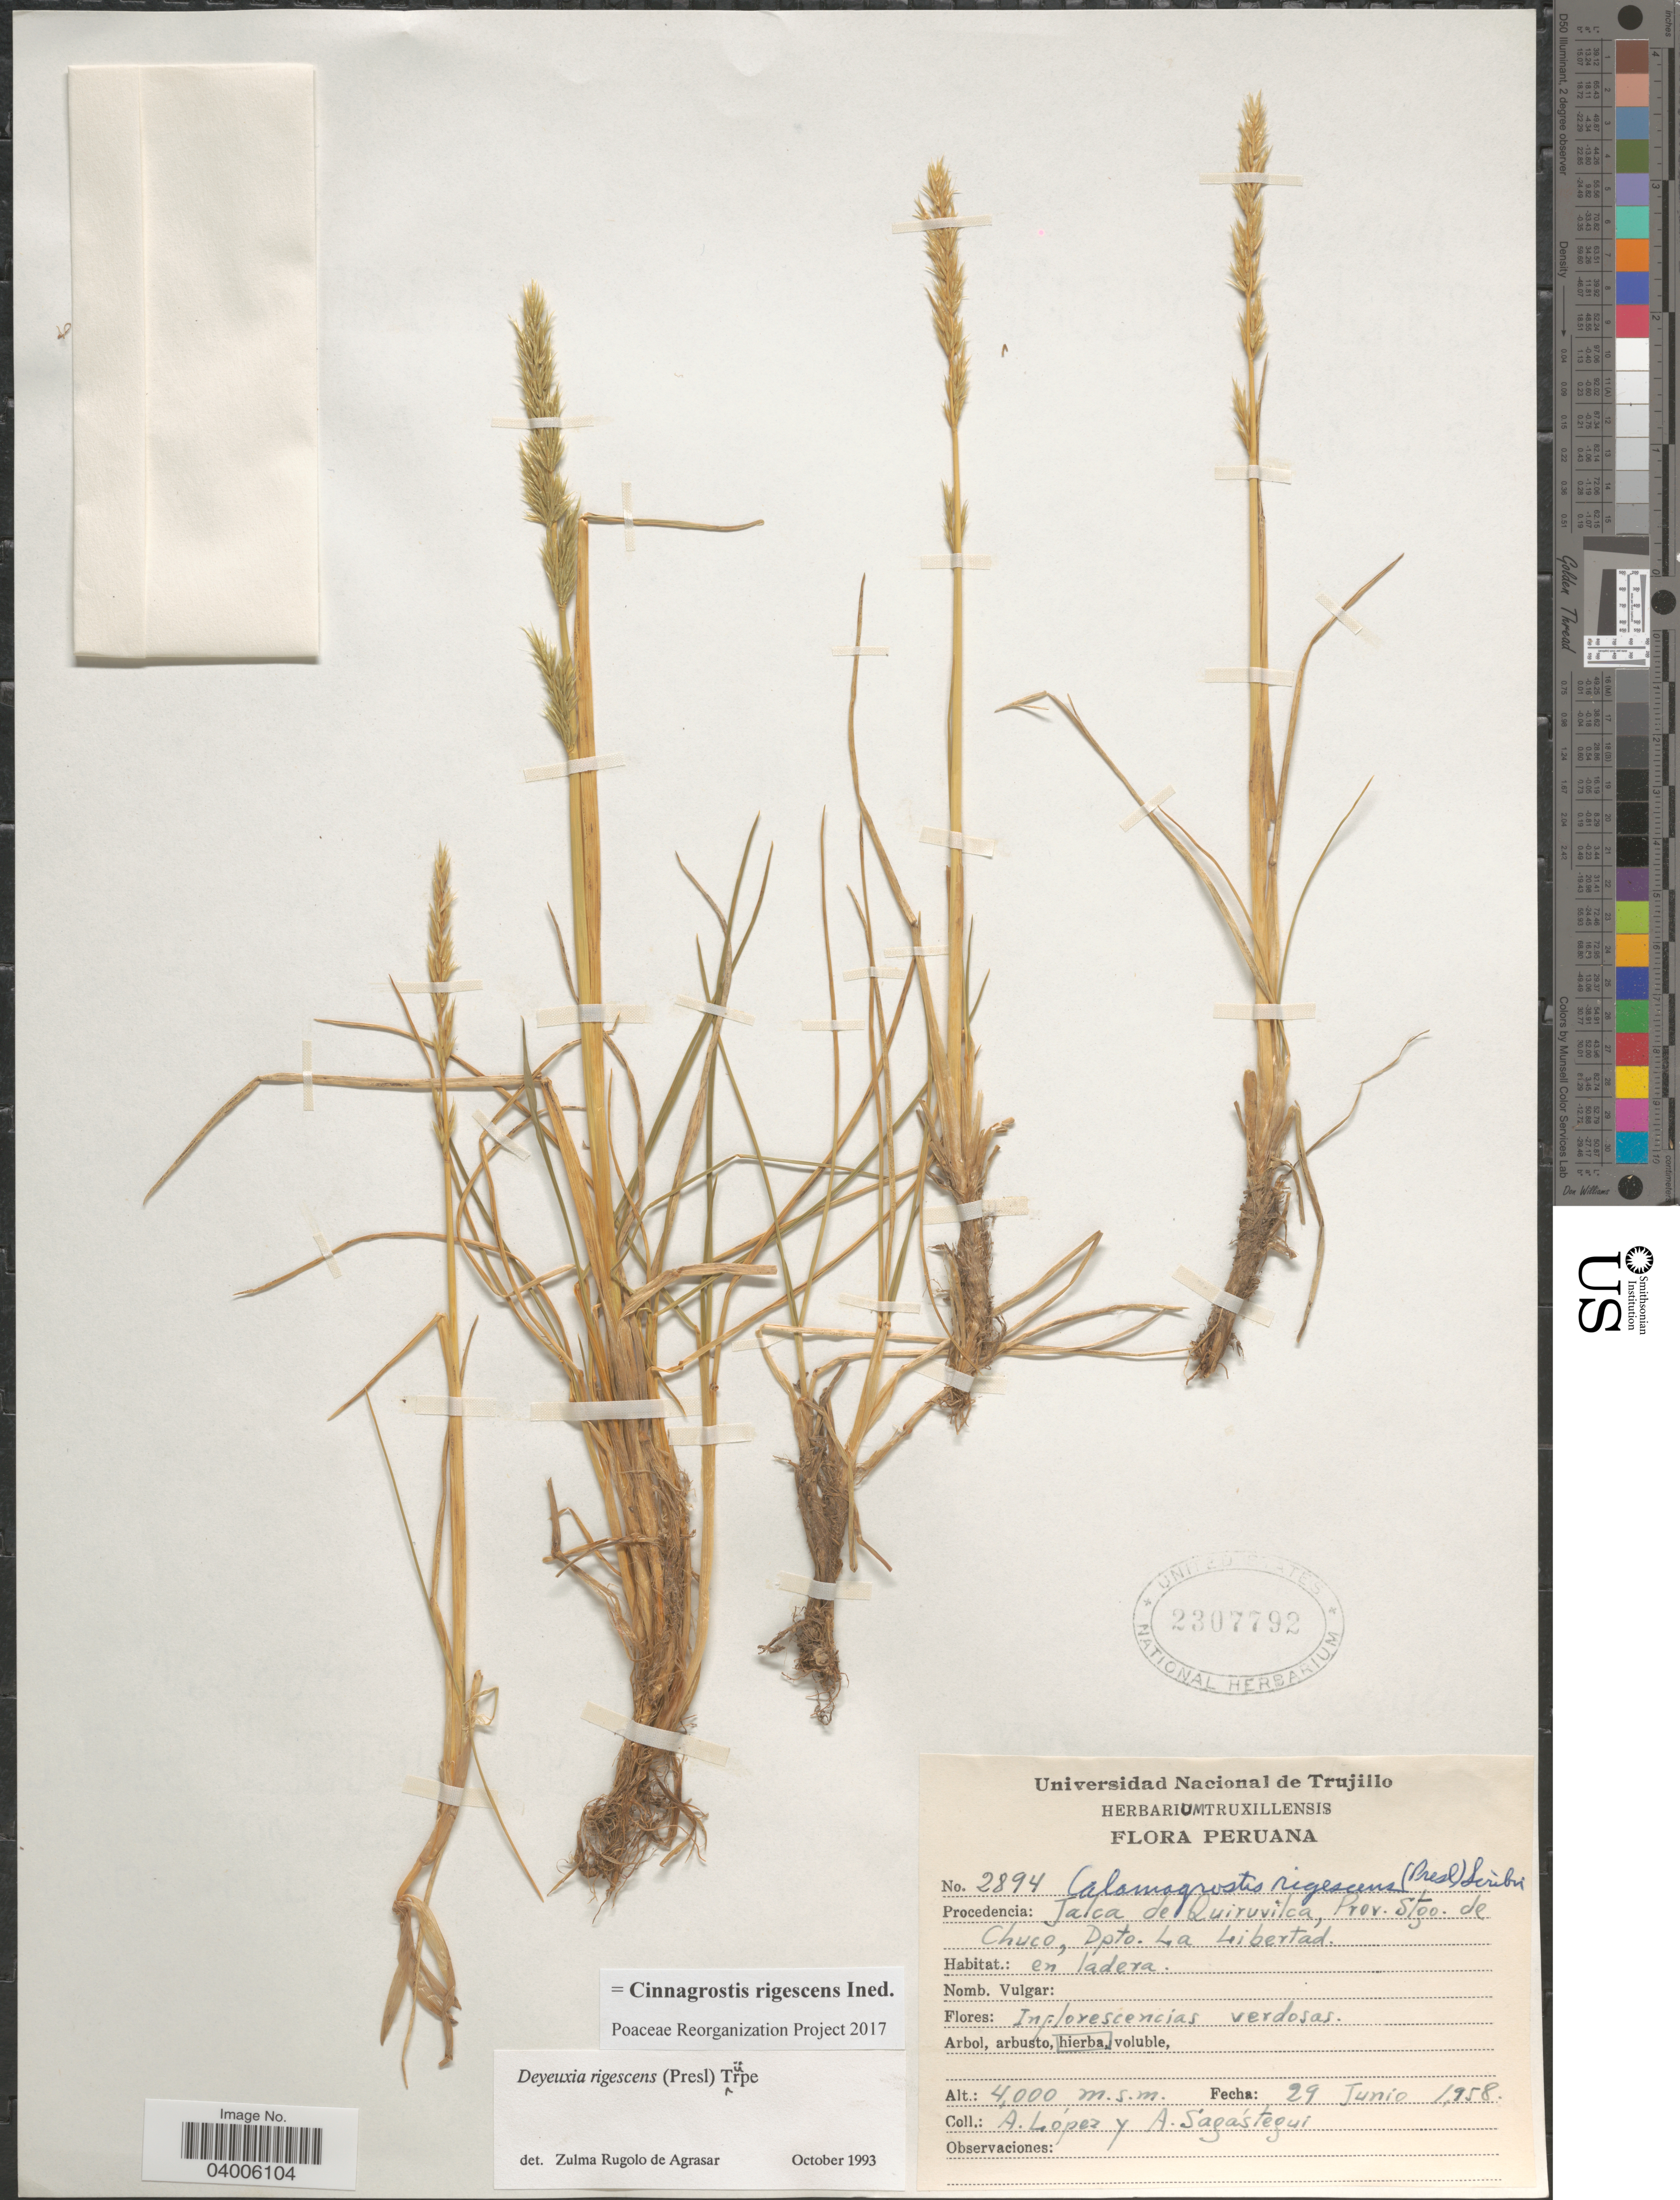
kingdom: Plantae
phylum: Tracheophyta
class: Liliopsida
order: Poales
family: Poaceae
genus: Cinnagrostis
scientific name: Cinnagrostis rigescens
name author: (J. Presl) P.M. Peterson et al.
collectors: A. López & A. Sagastegui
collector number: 2894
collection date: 1958-06-29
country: Peru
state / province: La Libertad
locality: Jalca de Quiruvilca, Prov. Stgo. de Chuco, Dpto. La Libertad.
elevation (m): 4000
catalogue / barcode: US 2307792